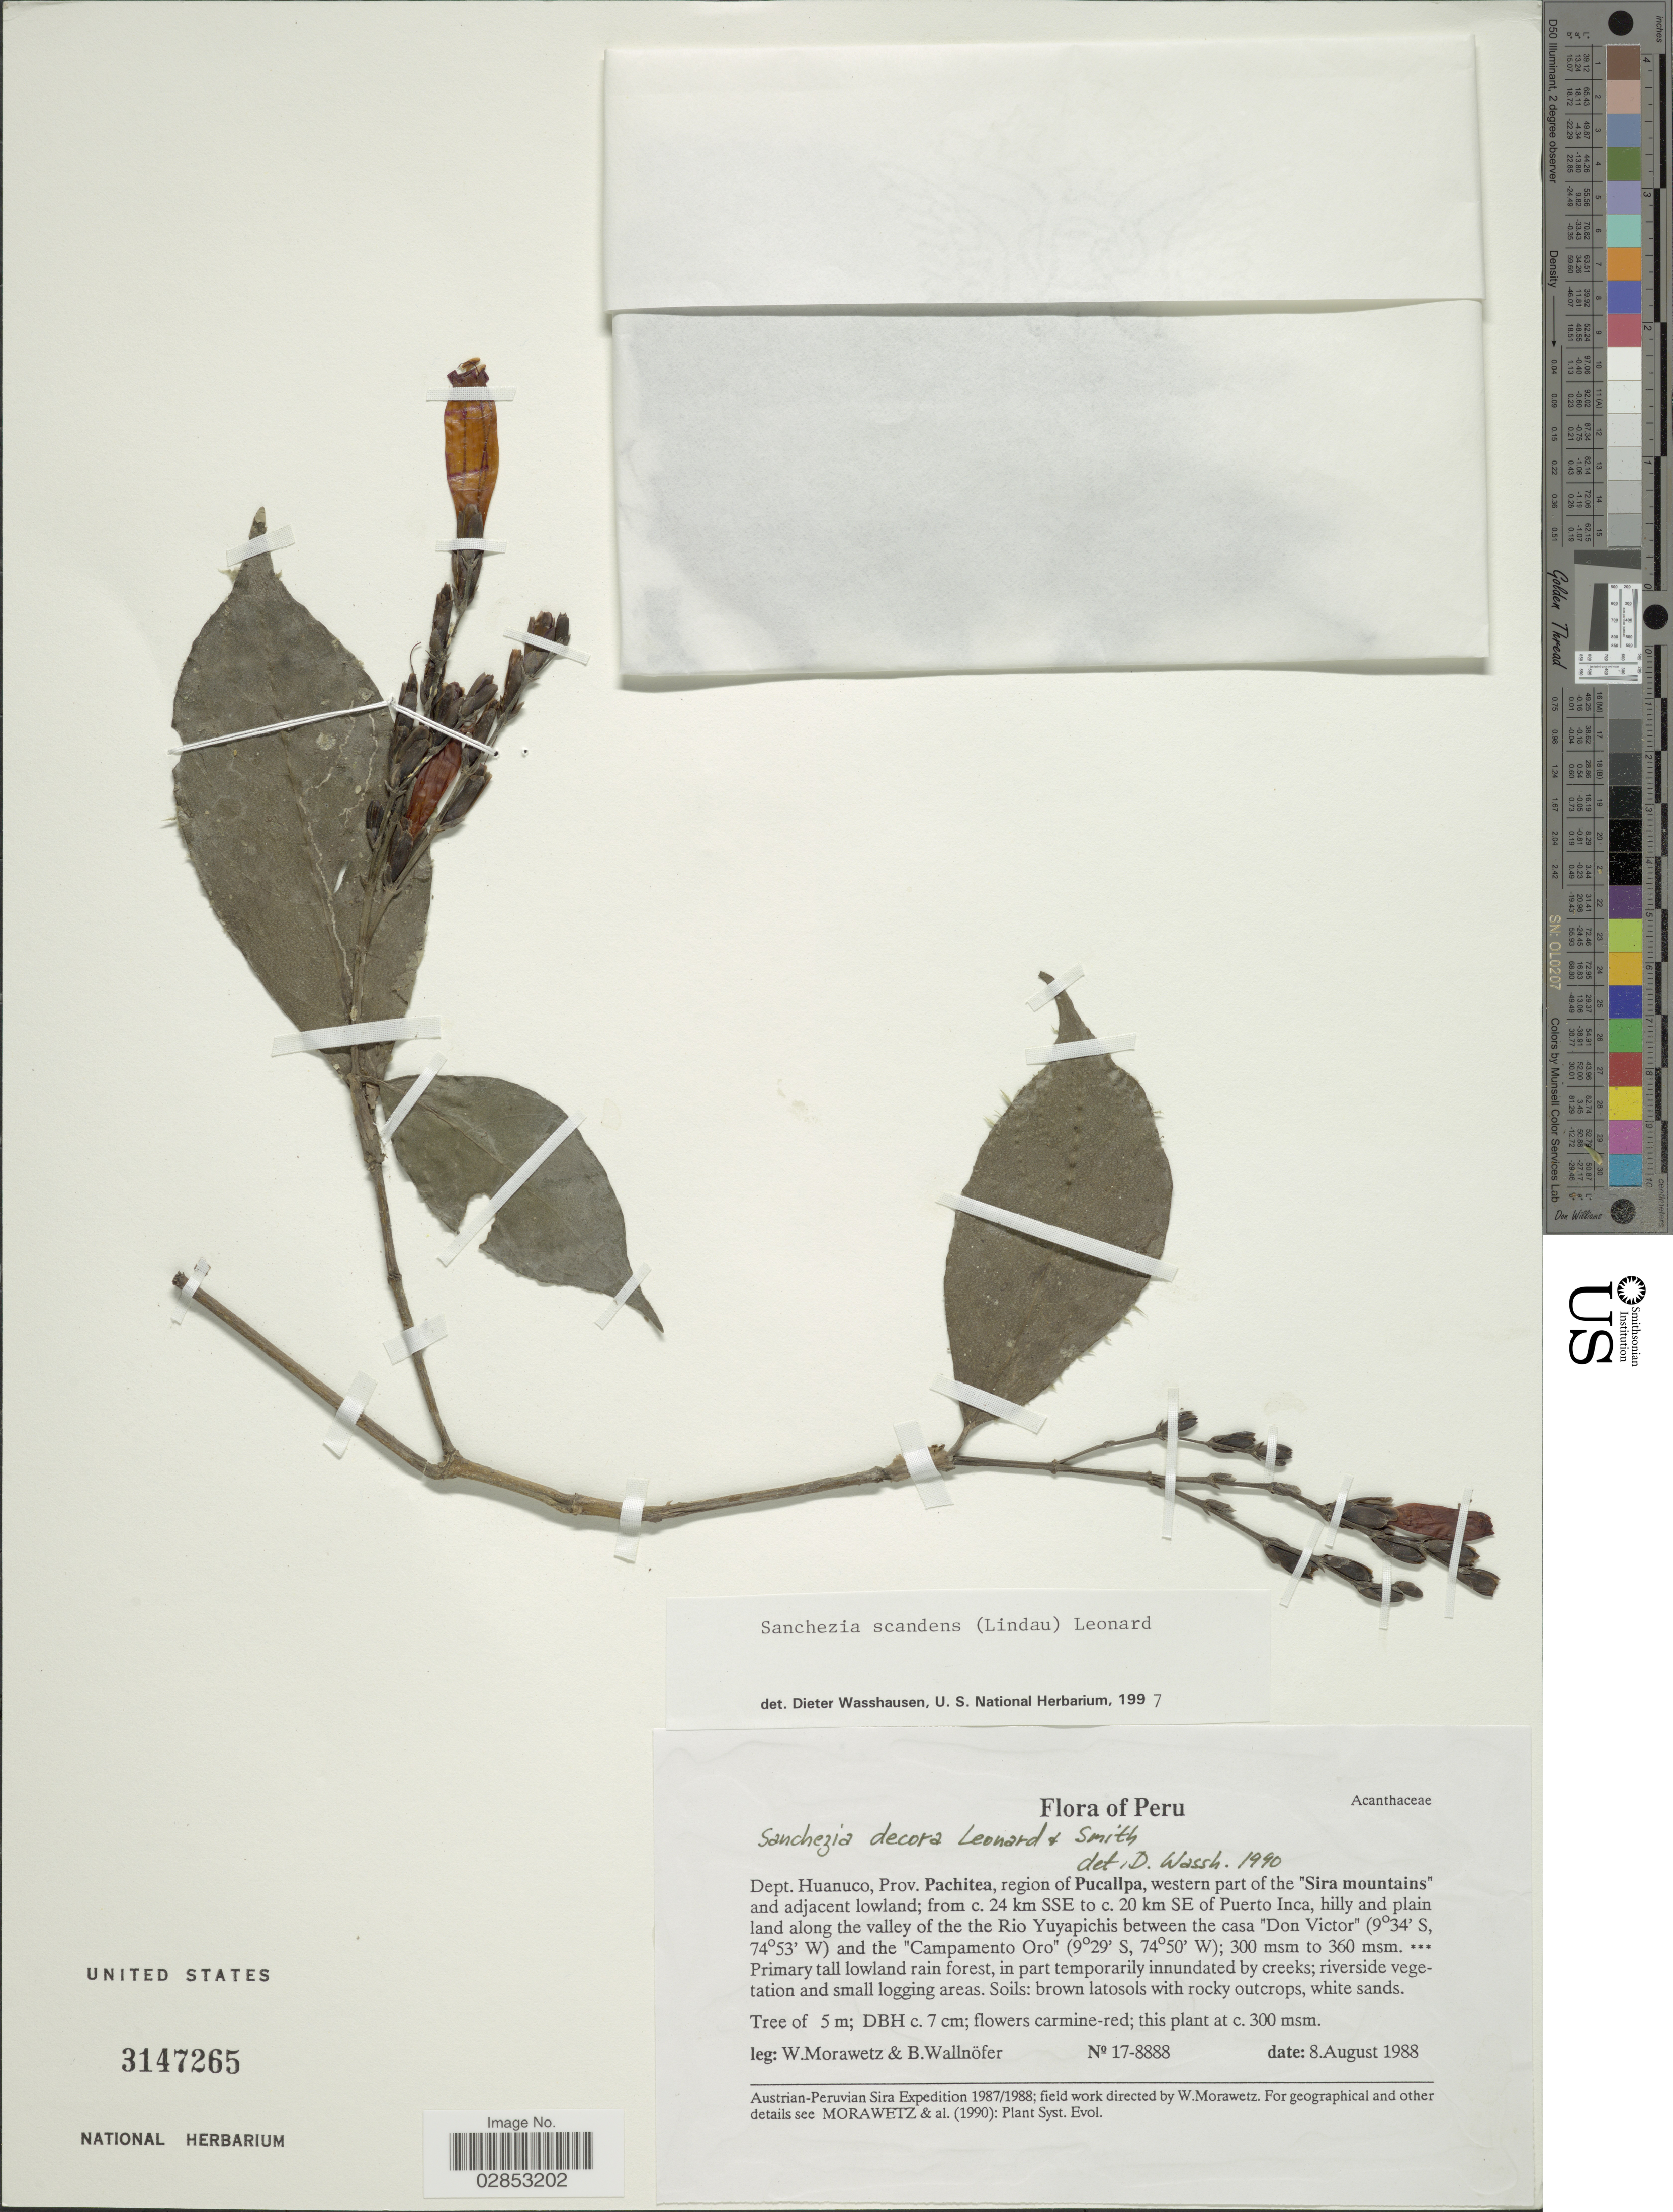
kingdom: Plantae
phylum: Tracheophyta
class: Magnoliopsida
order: Lamiales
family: Acanthaceae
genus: Steirosanchezia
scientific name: Steirosanchezia scandens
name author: Lindau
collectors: W. Morawetz & B. Wallnöfer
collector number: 17-8888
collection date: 1988-08-08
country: Peru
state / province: Huánuco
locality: Dept. Huanuco, Prov. Pachitea, region of Pucallpa, western part of the "Sira mountains" and adjacent lowland: from c. 24 km SSE to c. 20 km SE of Puerto Inca, hilly and plain land along the valley of the the Rio Yuyapichis between the casa "Don Victor" and the "Campamento Oro".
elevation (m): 300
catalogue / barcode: US 3147265